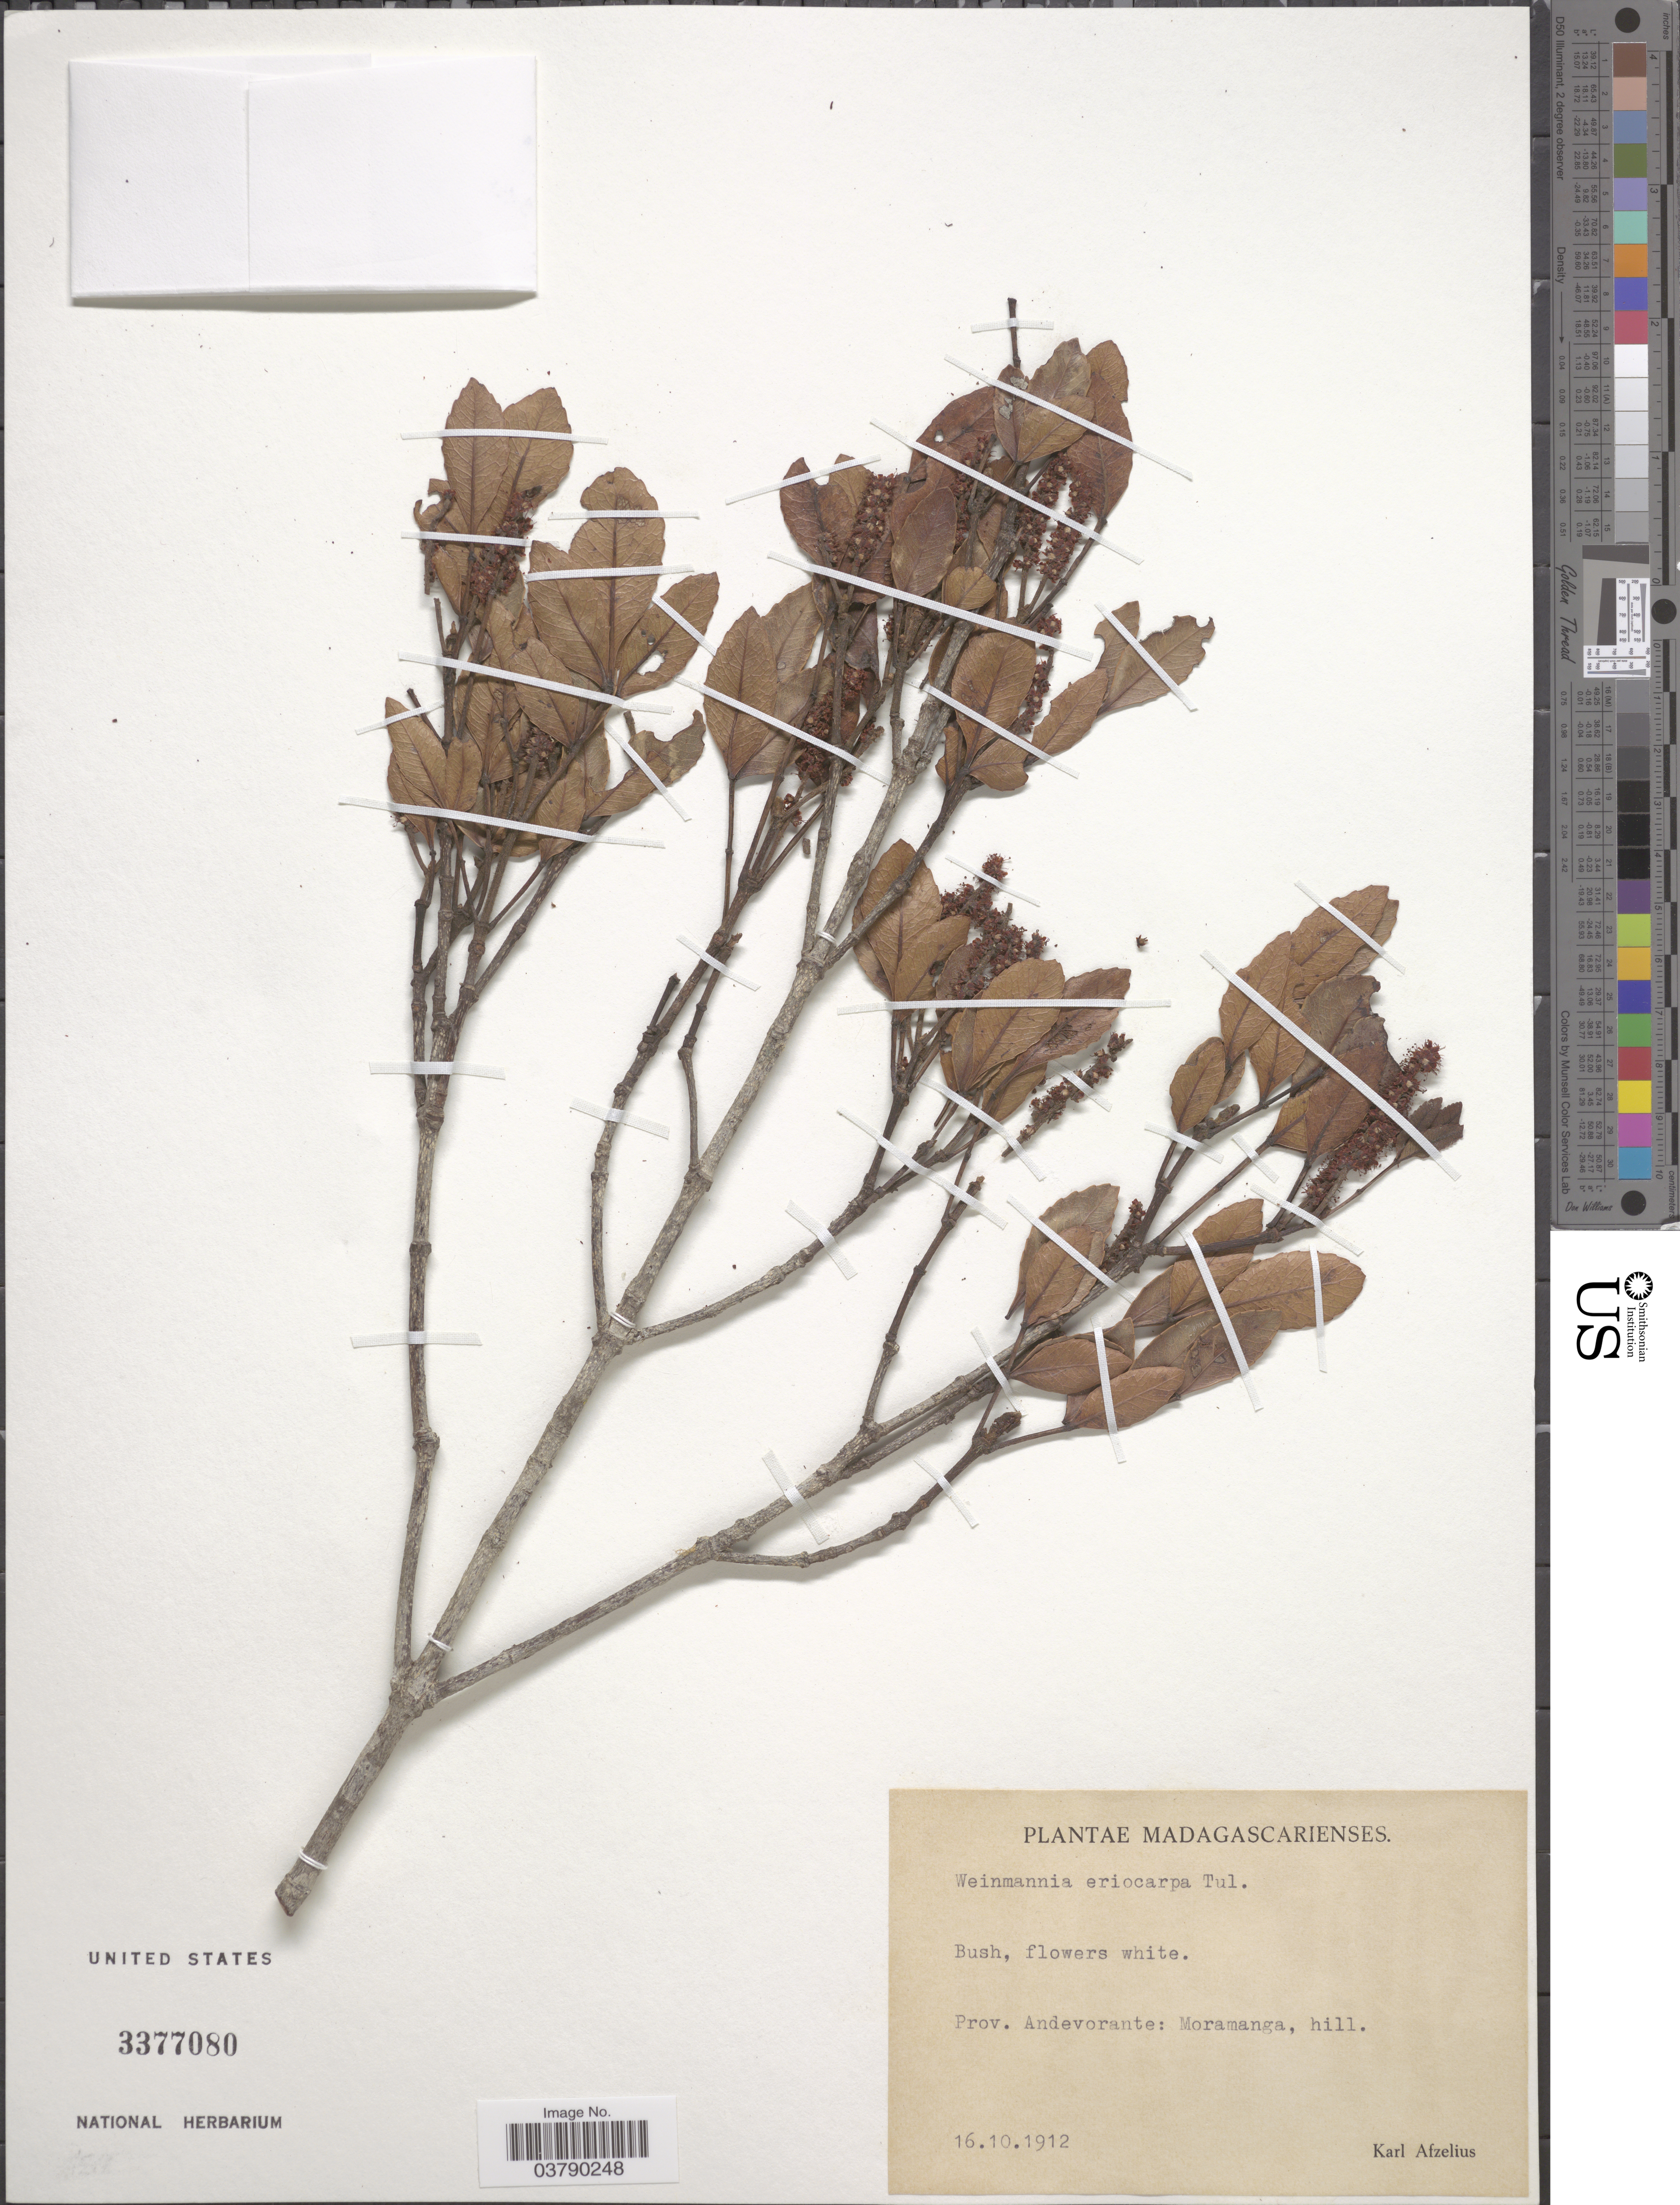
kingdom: Plantae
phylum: Tracheophyta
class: Magnoliopsida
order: Oxalidales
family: Cunoniaceae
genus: Pterophylla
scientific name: Pterophylla eriocarpa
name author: (Tul.) J. Bradford & Z.S. Rogers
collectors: K. R. Afzelius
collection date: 1912-10-16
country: Madagascar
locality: Prov. Andevorante: Moramanga, hill.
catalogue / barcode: US 3377080